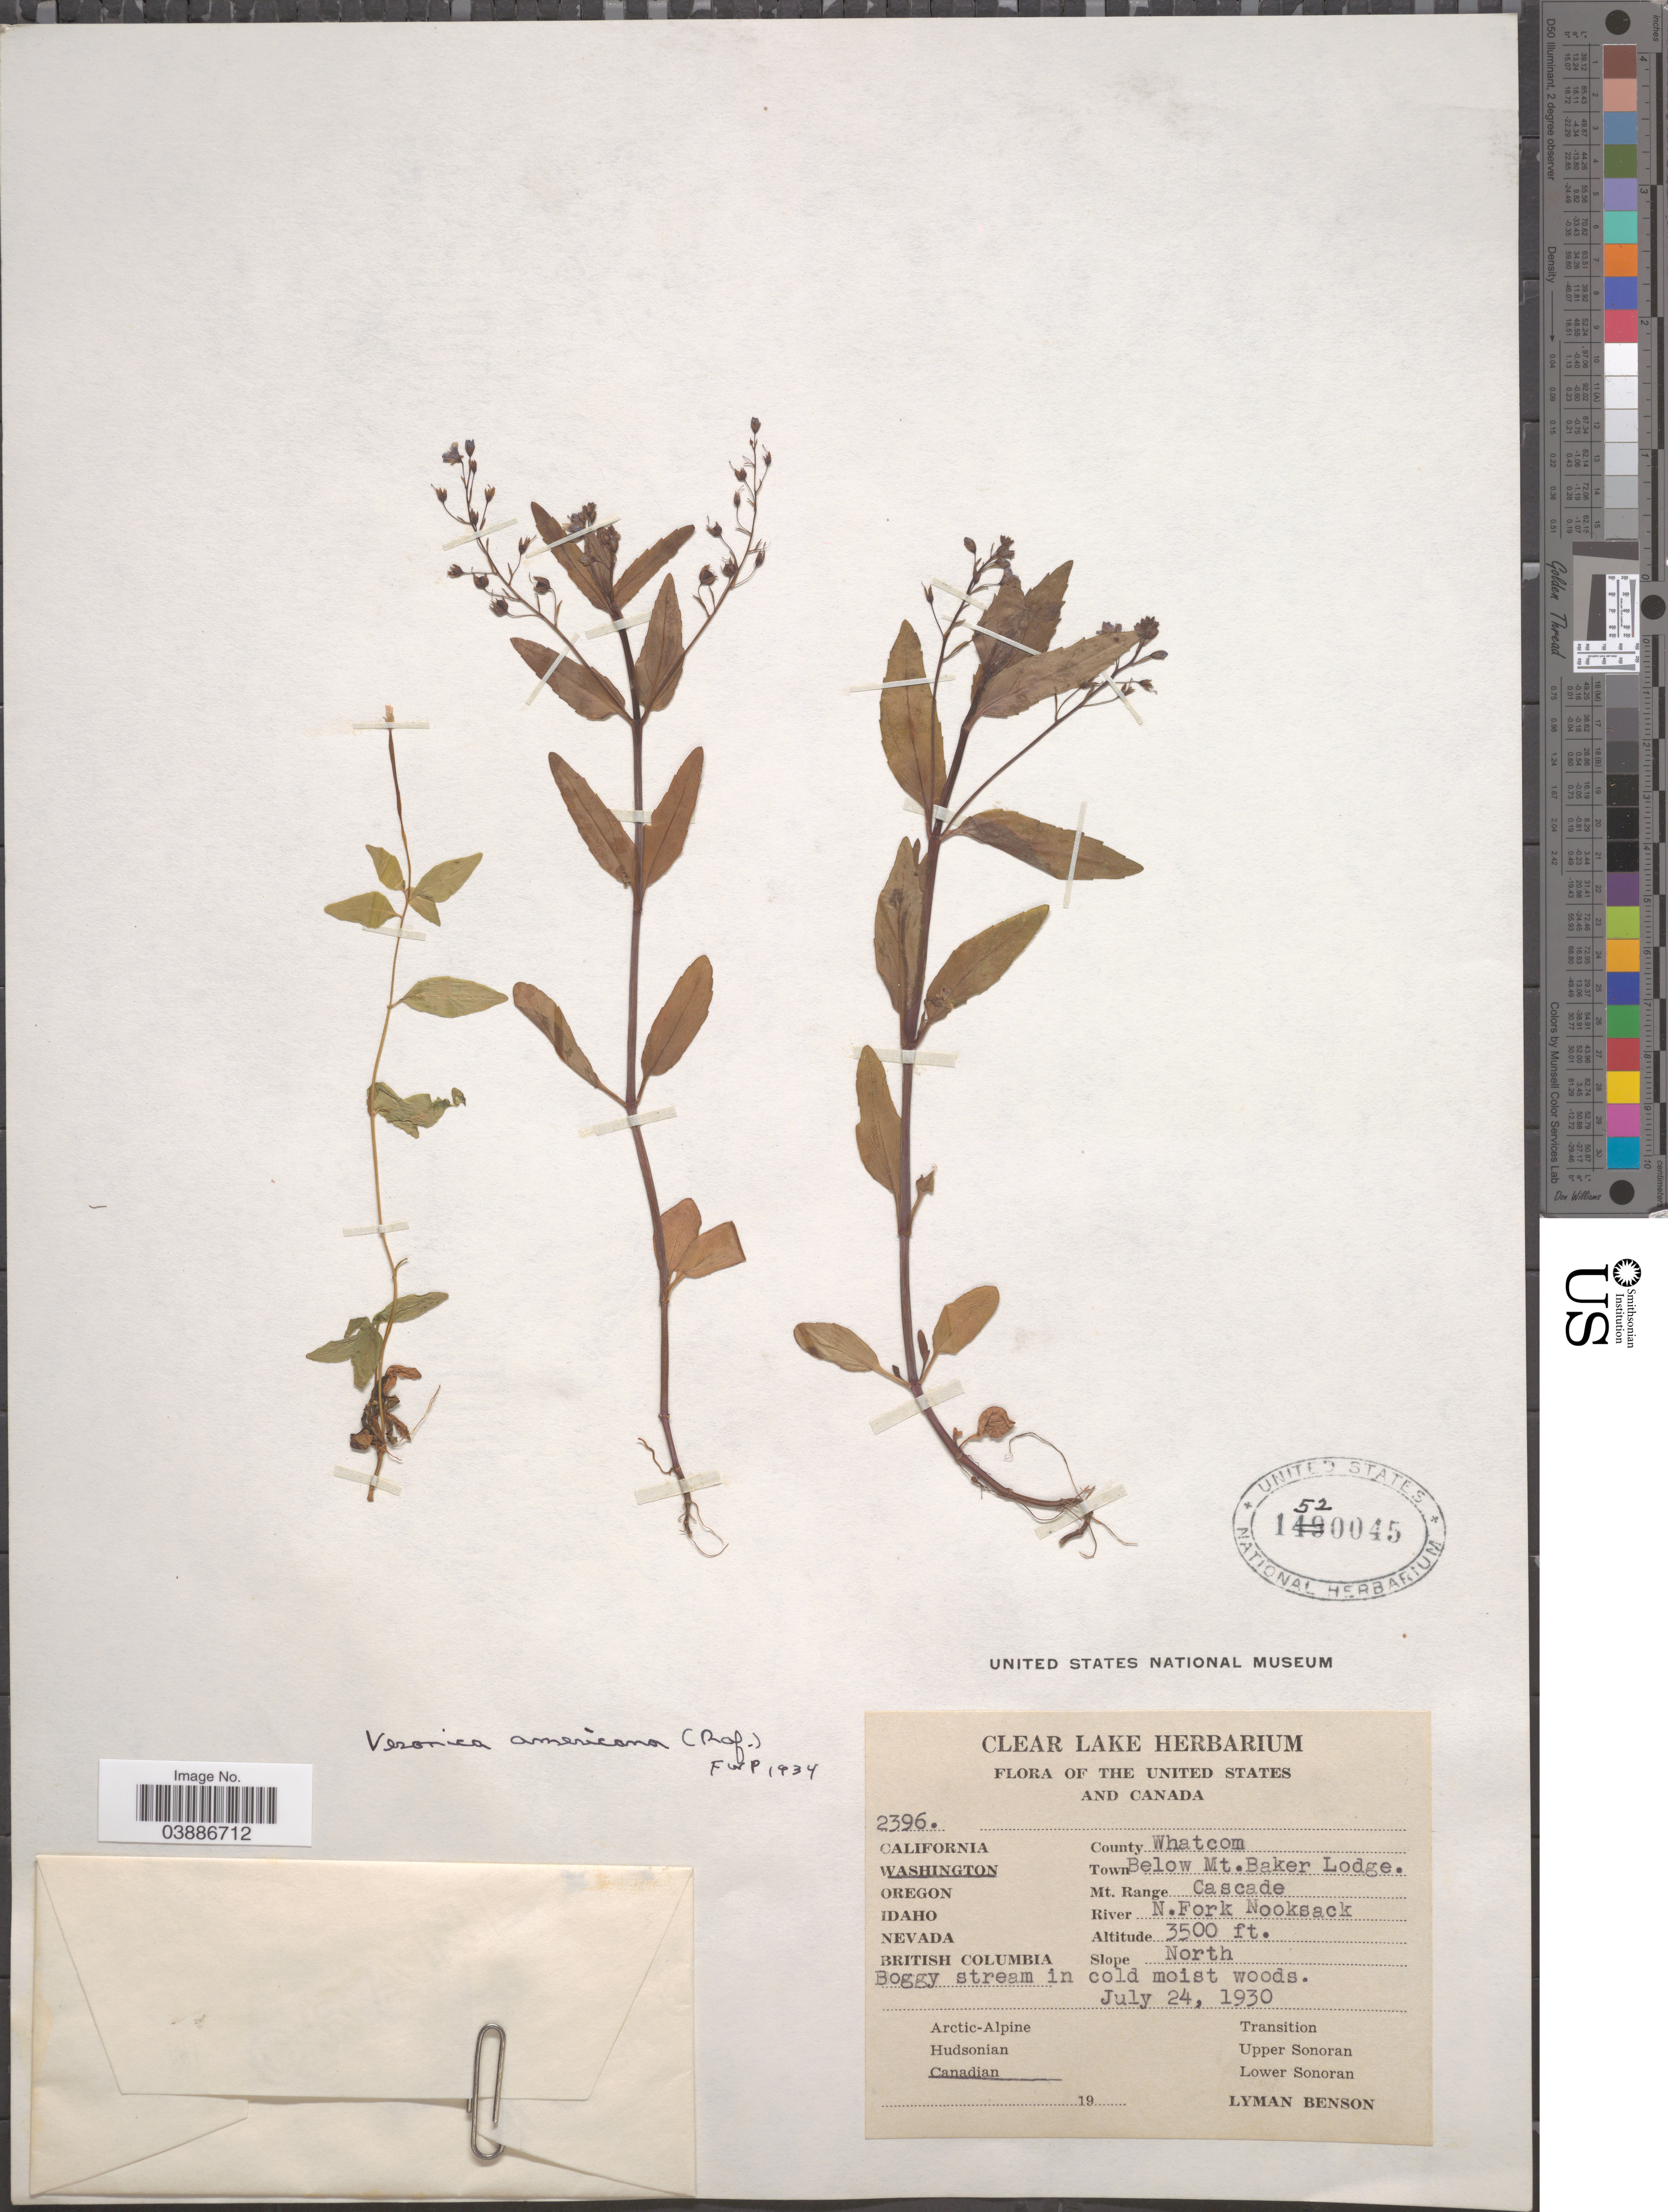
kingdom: Plantae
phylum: Tracheophyta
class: Magnoliopsida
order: Lamiales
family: Plantaginaceae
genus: Veronica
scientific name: Veronica americana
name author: Schwein. ex Benth.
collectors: L. D. Benson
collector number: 2396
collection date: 1930-07-24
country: United States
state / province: Washington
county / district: Whatcom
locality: County Whatcom. Town Below Mt. Baker Lodge. Mt. Range Cascade. River N. Fork Nooksack. Slope North. Canadian [unsure placement].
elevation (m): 1067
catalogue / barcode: US 1520045